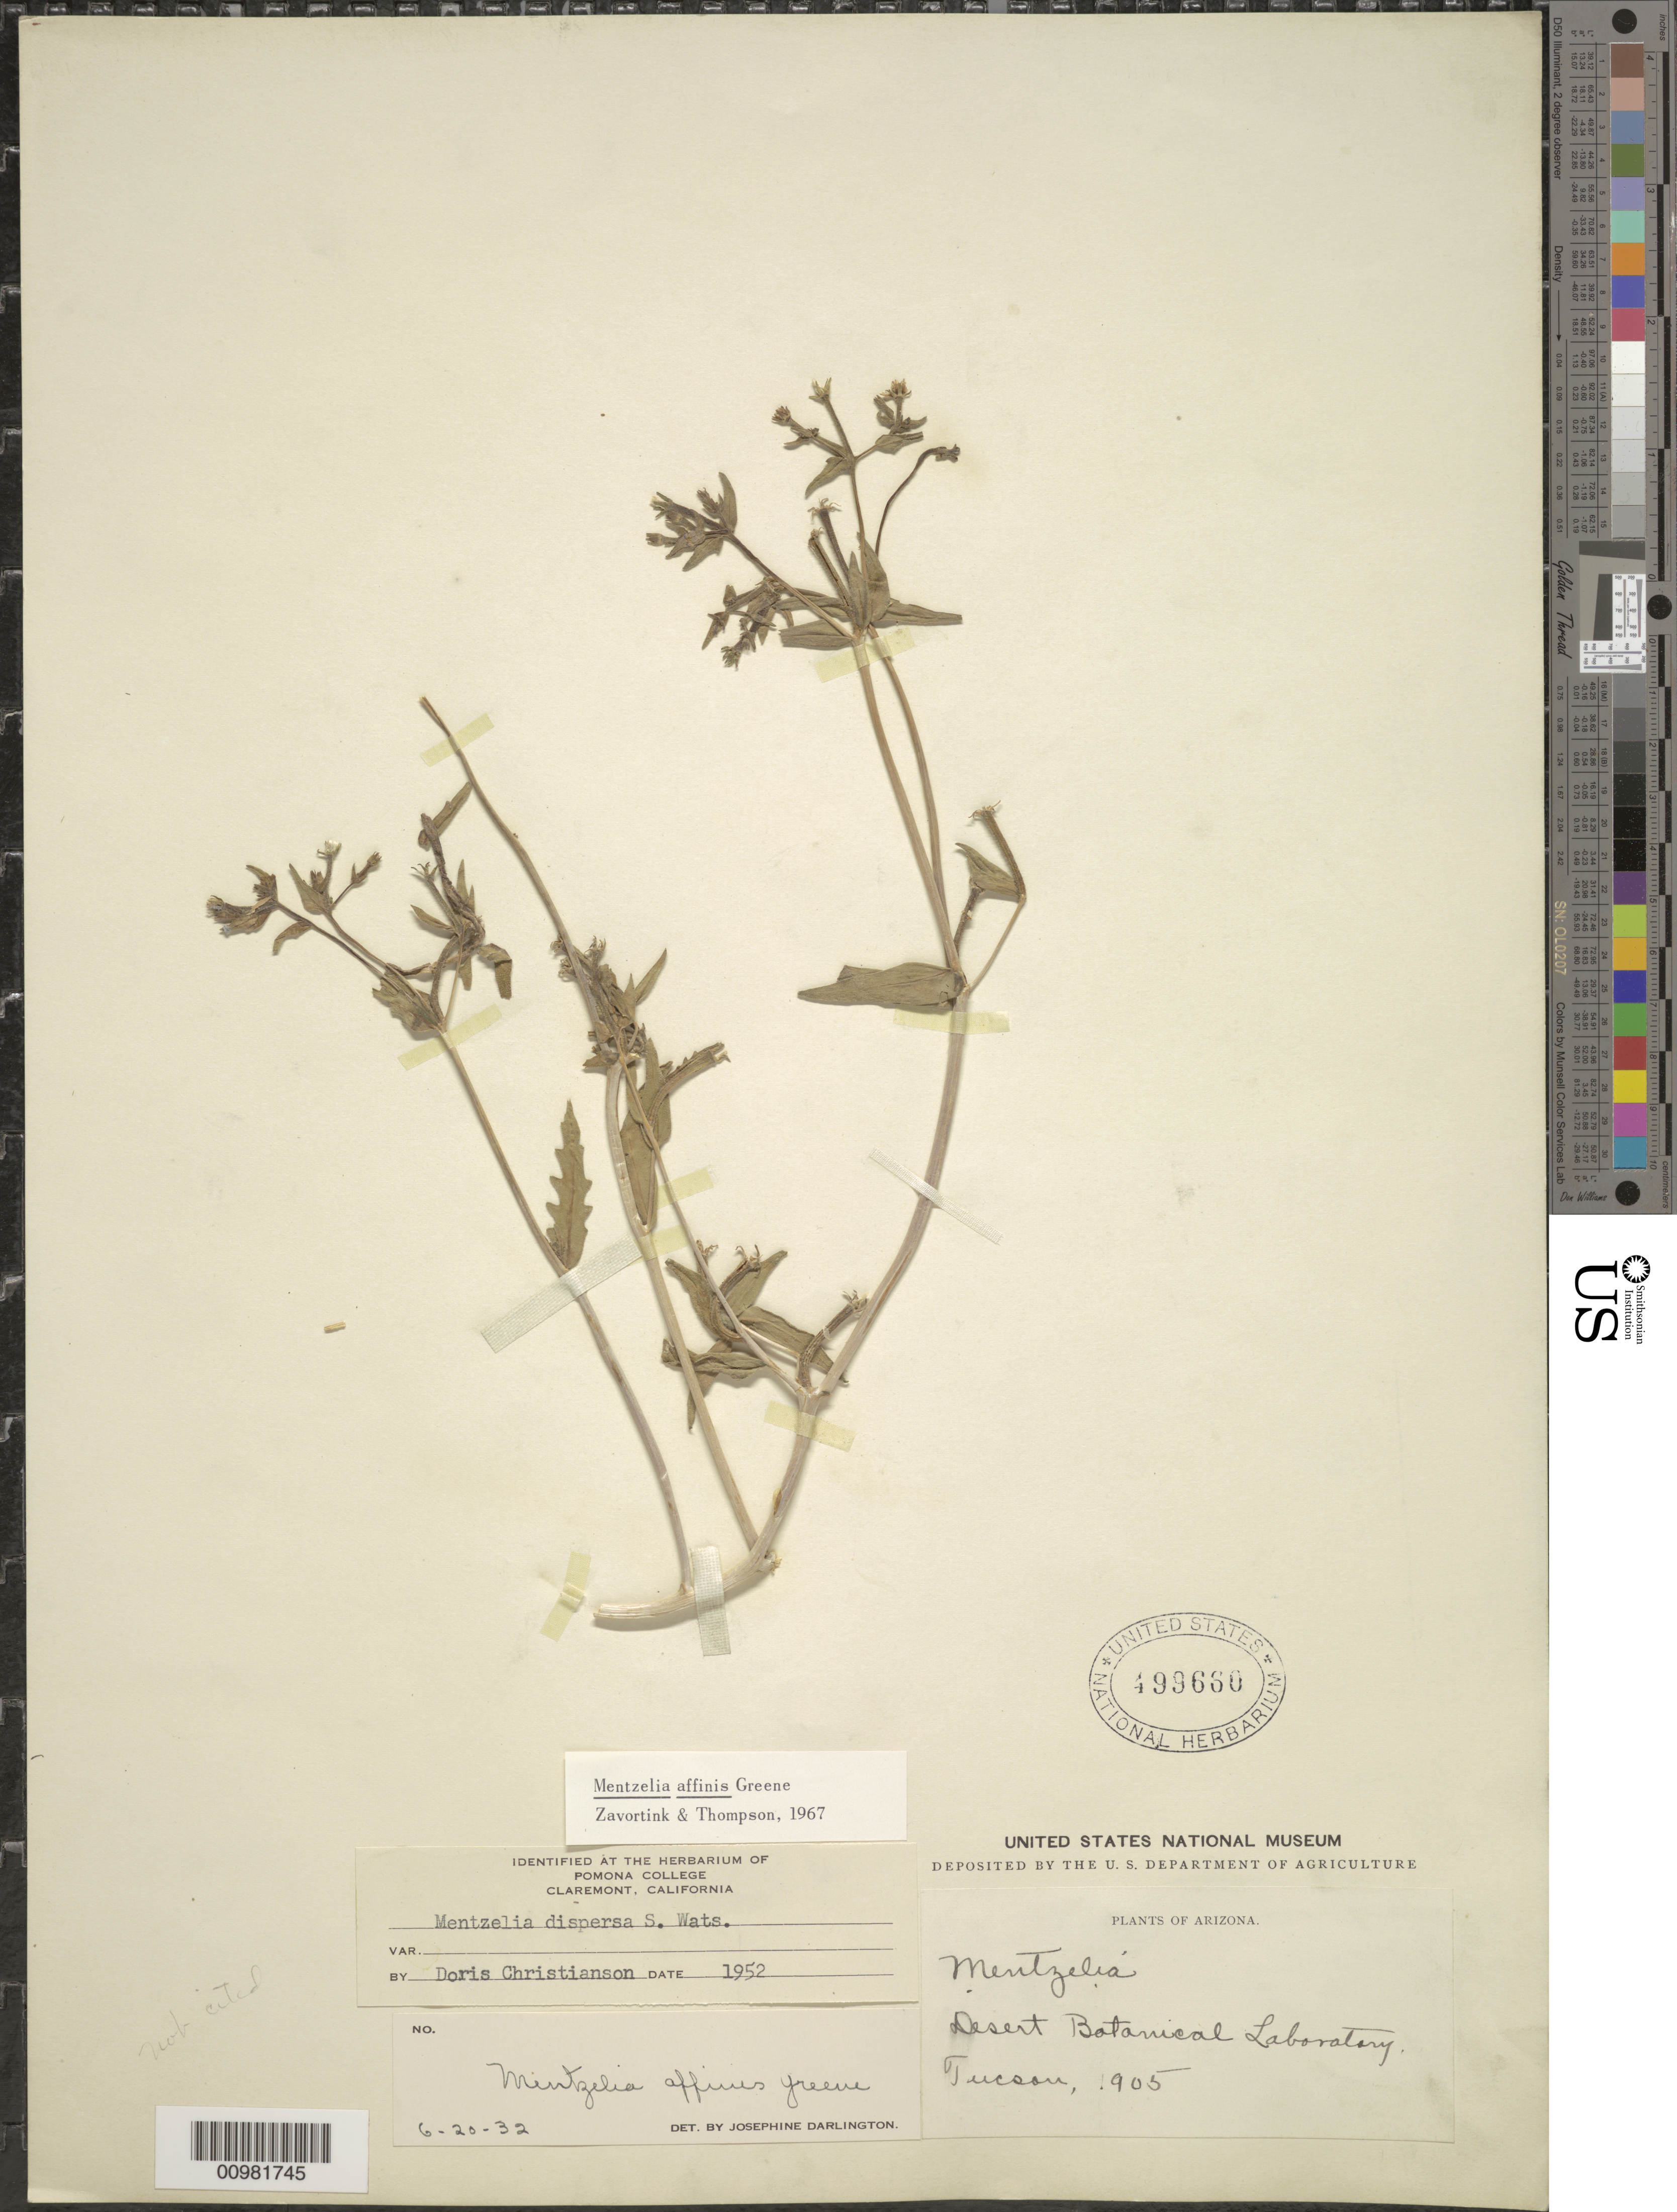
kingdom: Plantae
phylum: Tracheophyta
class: Magnoliopsida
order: Cornales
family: Loasaceae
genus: Mentzelia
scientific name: Mentzelia affinis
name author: Greene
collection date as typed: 1905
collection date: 1905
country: United States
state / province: Arizona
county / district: Pima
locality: Tucson; Desert Botanical Laboratory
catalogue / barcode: US 499660